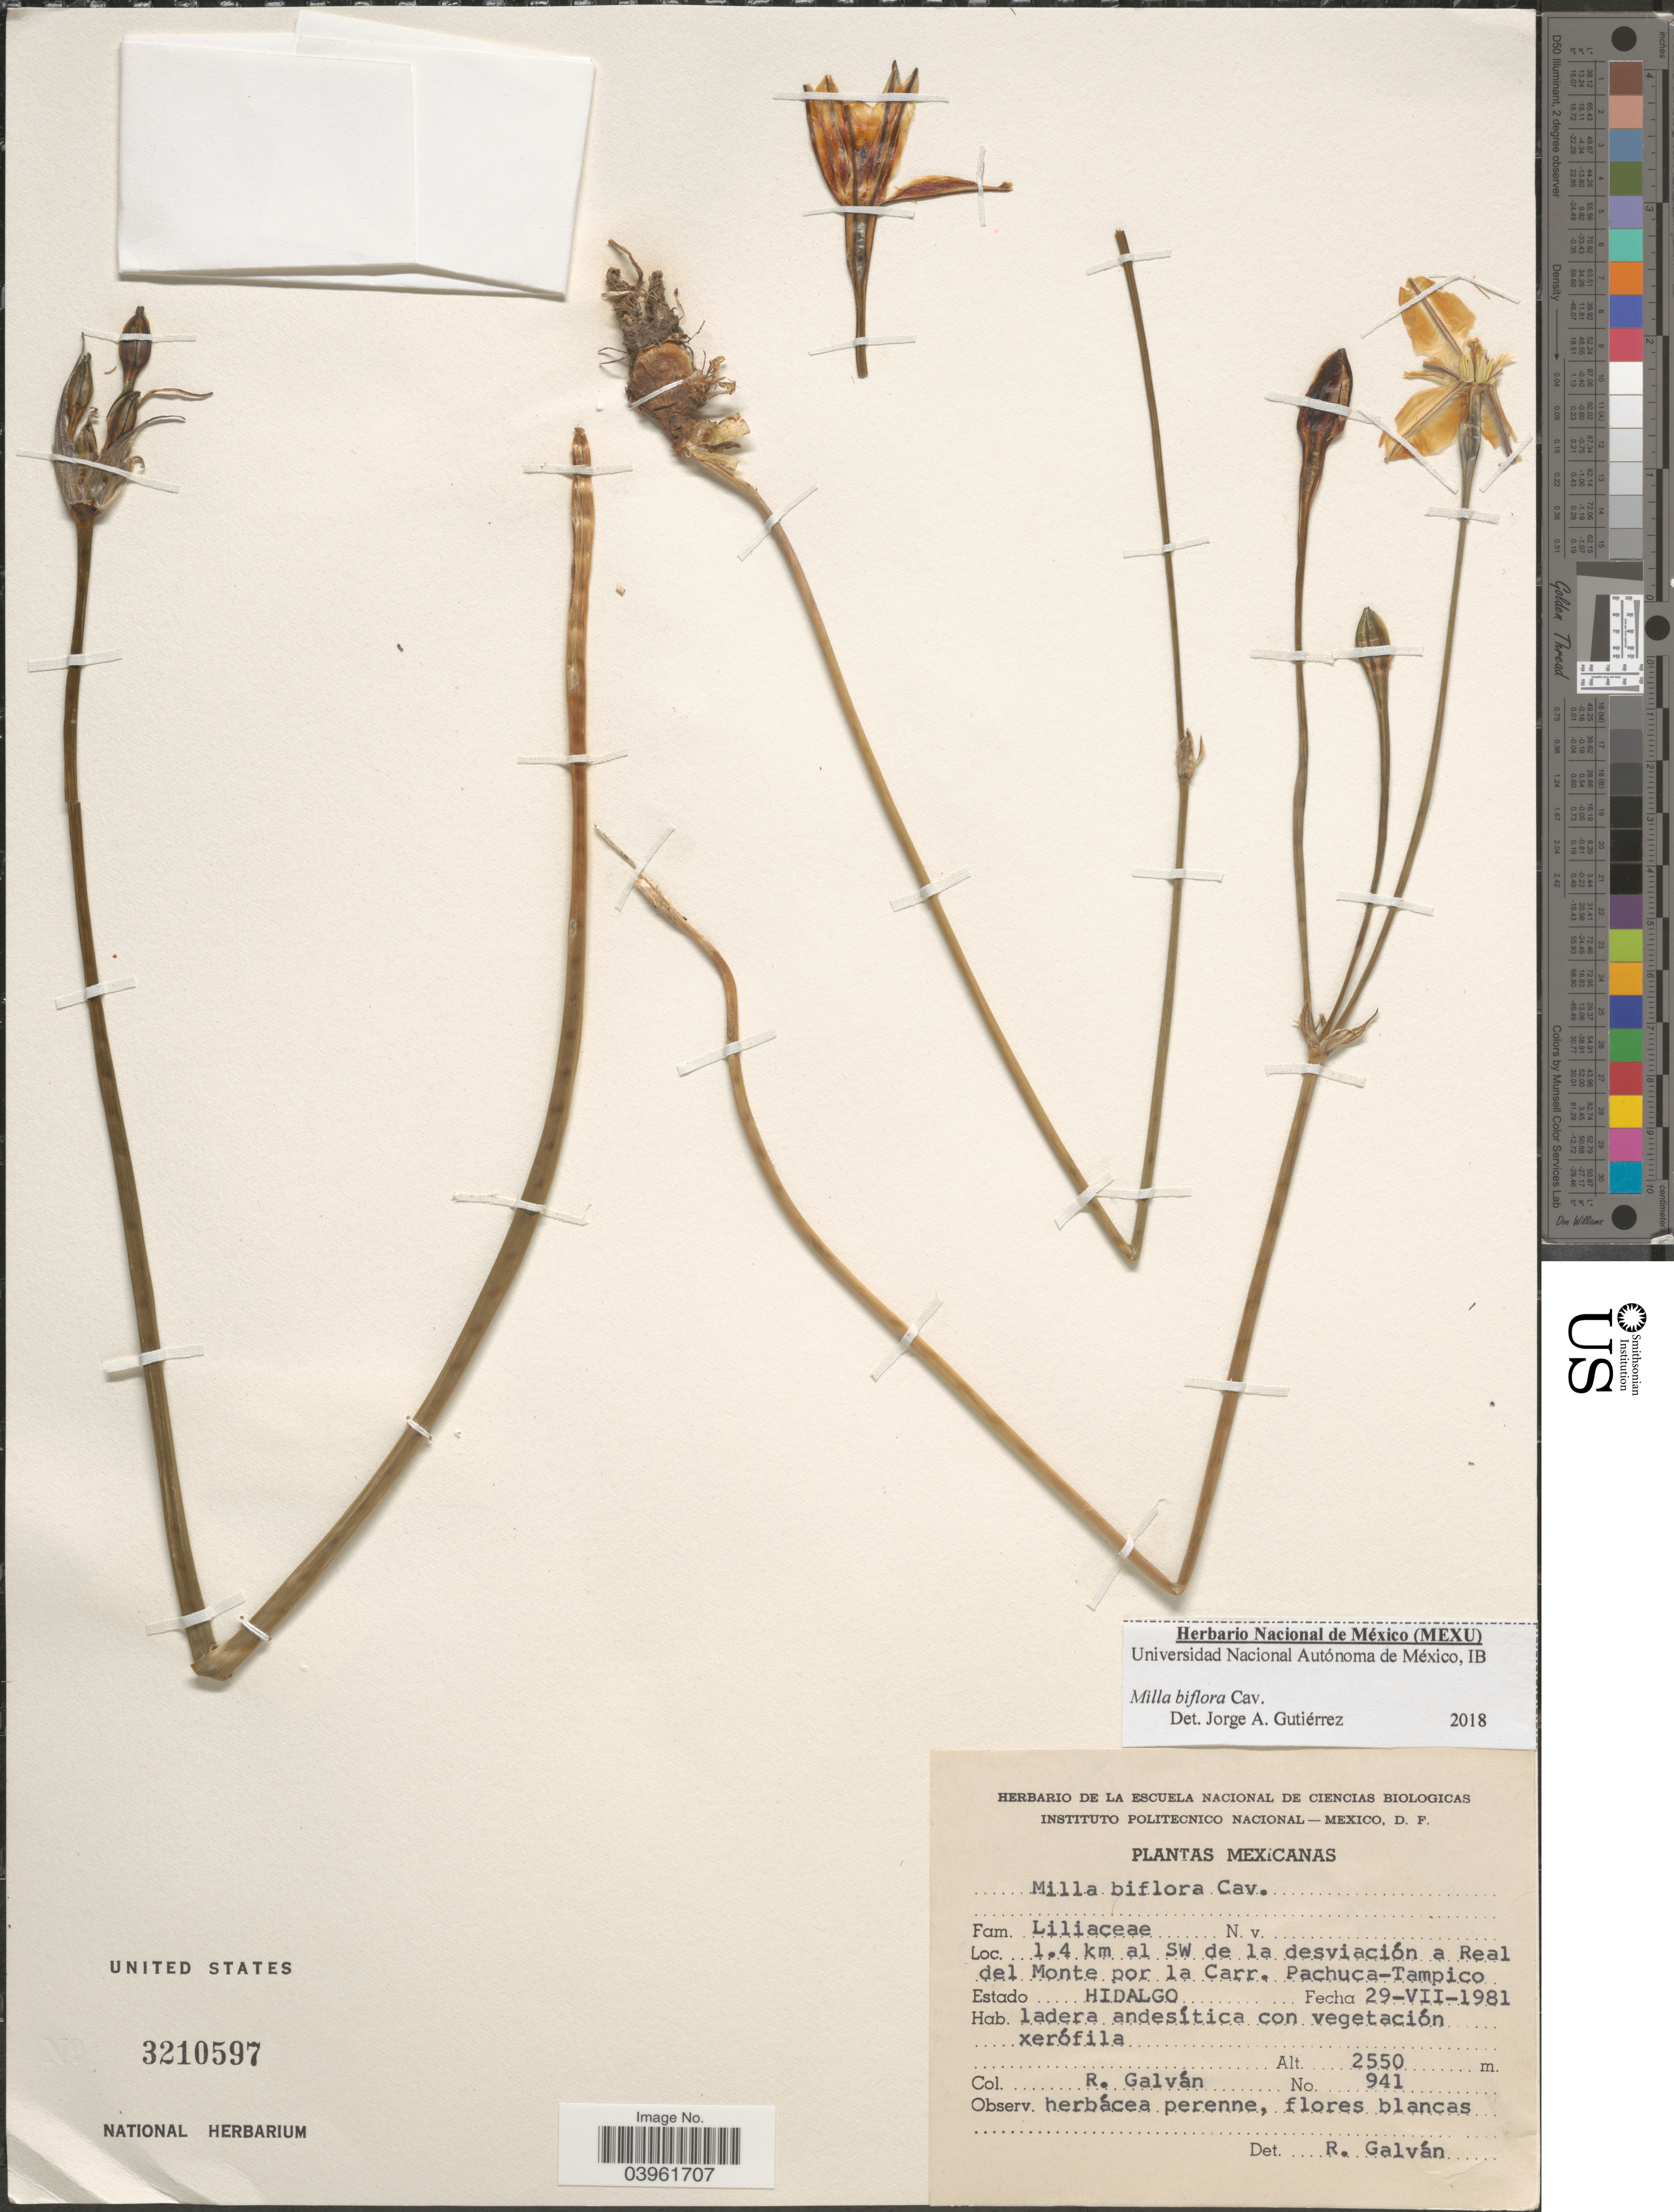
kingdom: Plantae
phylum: Tracheophyta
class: Liliopsida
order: Asparagales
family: Asparagaceae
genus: Milla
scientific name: Milla biflora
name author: Cav.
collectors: R. Galván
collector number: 941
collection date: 1981-07-29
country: Mexico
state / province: Hidalgo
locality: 1.4 km al SW de la desviación a Real del Monte por la Carr. Pachuca-Tampico.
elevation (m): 2550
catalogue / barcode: US 3210597